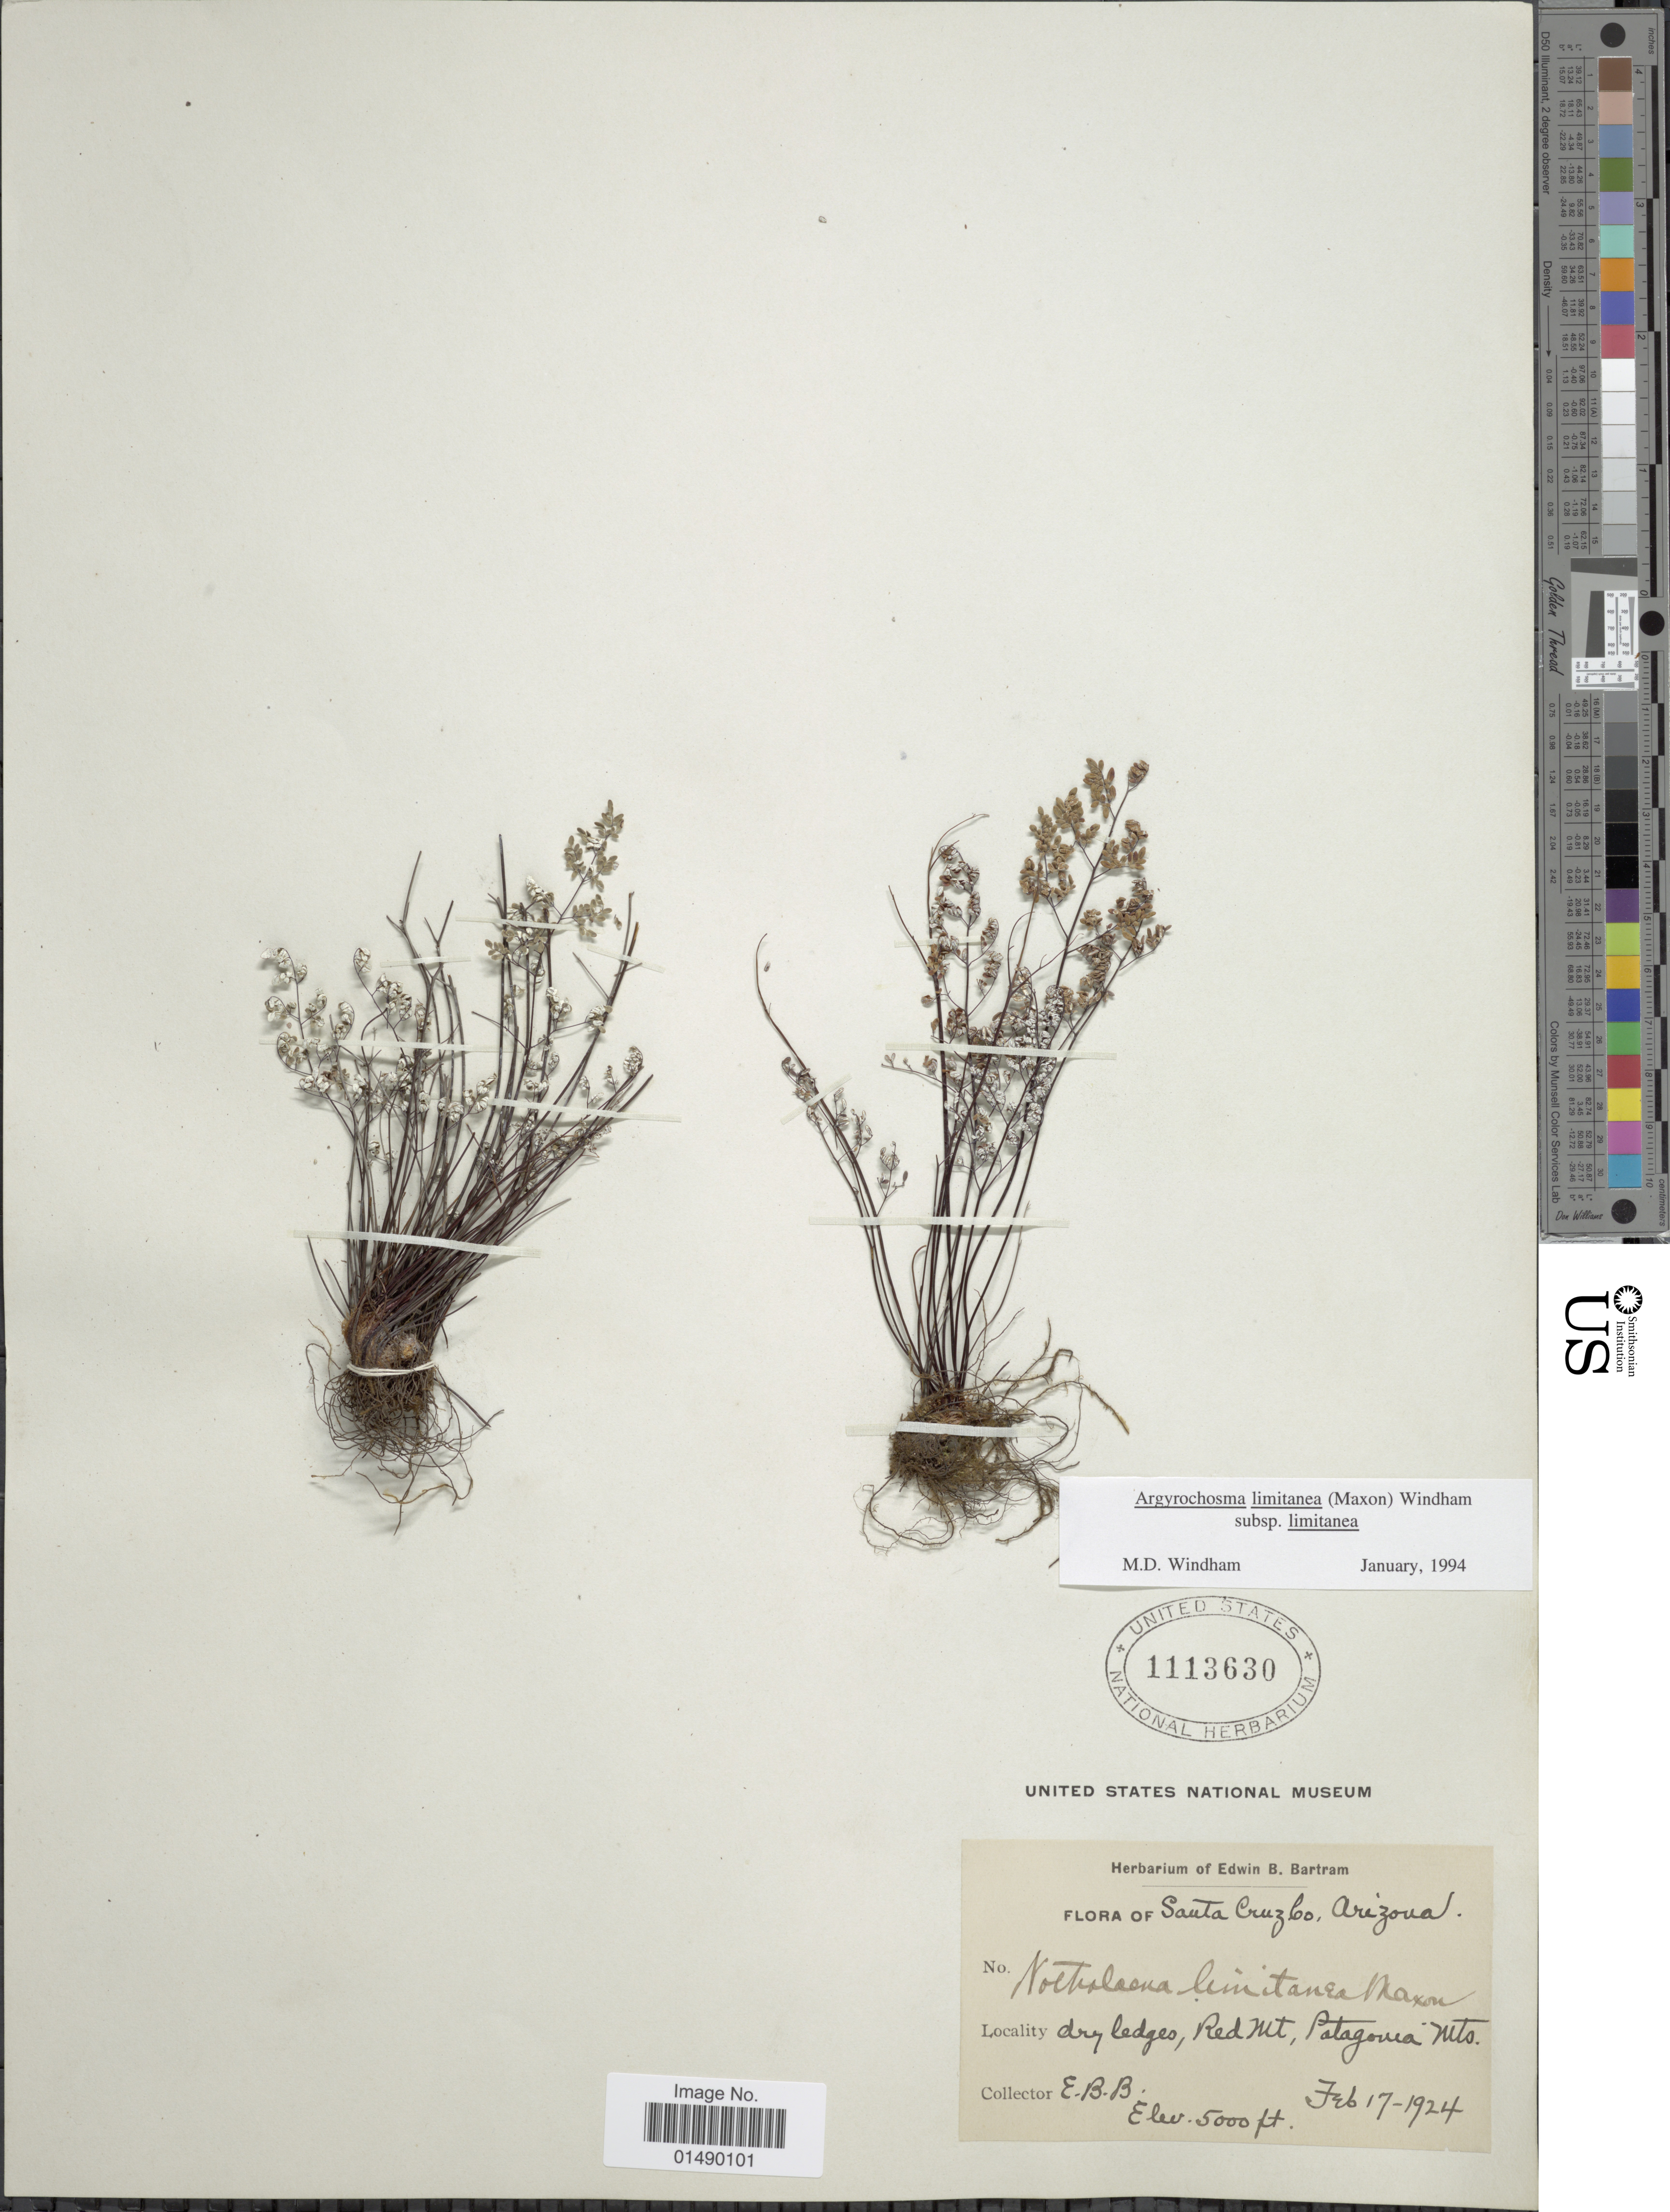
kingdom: Plantae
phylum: Tracheophyta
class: Polypodiopsida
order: Polypodiales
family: Pteridaceae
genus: Argyrochosma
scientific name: Argyrochosma limitanea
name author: (Maxon) Windham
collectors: E. B. Bartram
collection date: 1924-02-17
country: United States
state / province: Arizona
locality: Arizona, Sauta Cruzlo, dry ledges, Red Mt, Patagonia Mts.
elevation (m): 1524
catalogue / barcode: US 1113630